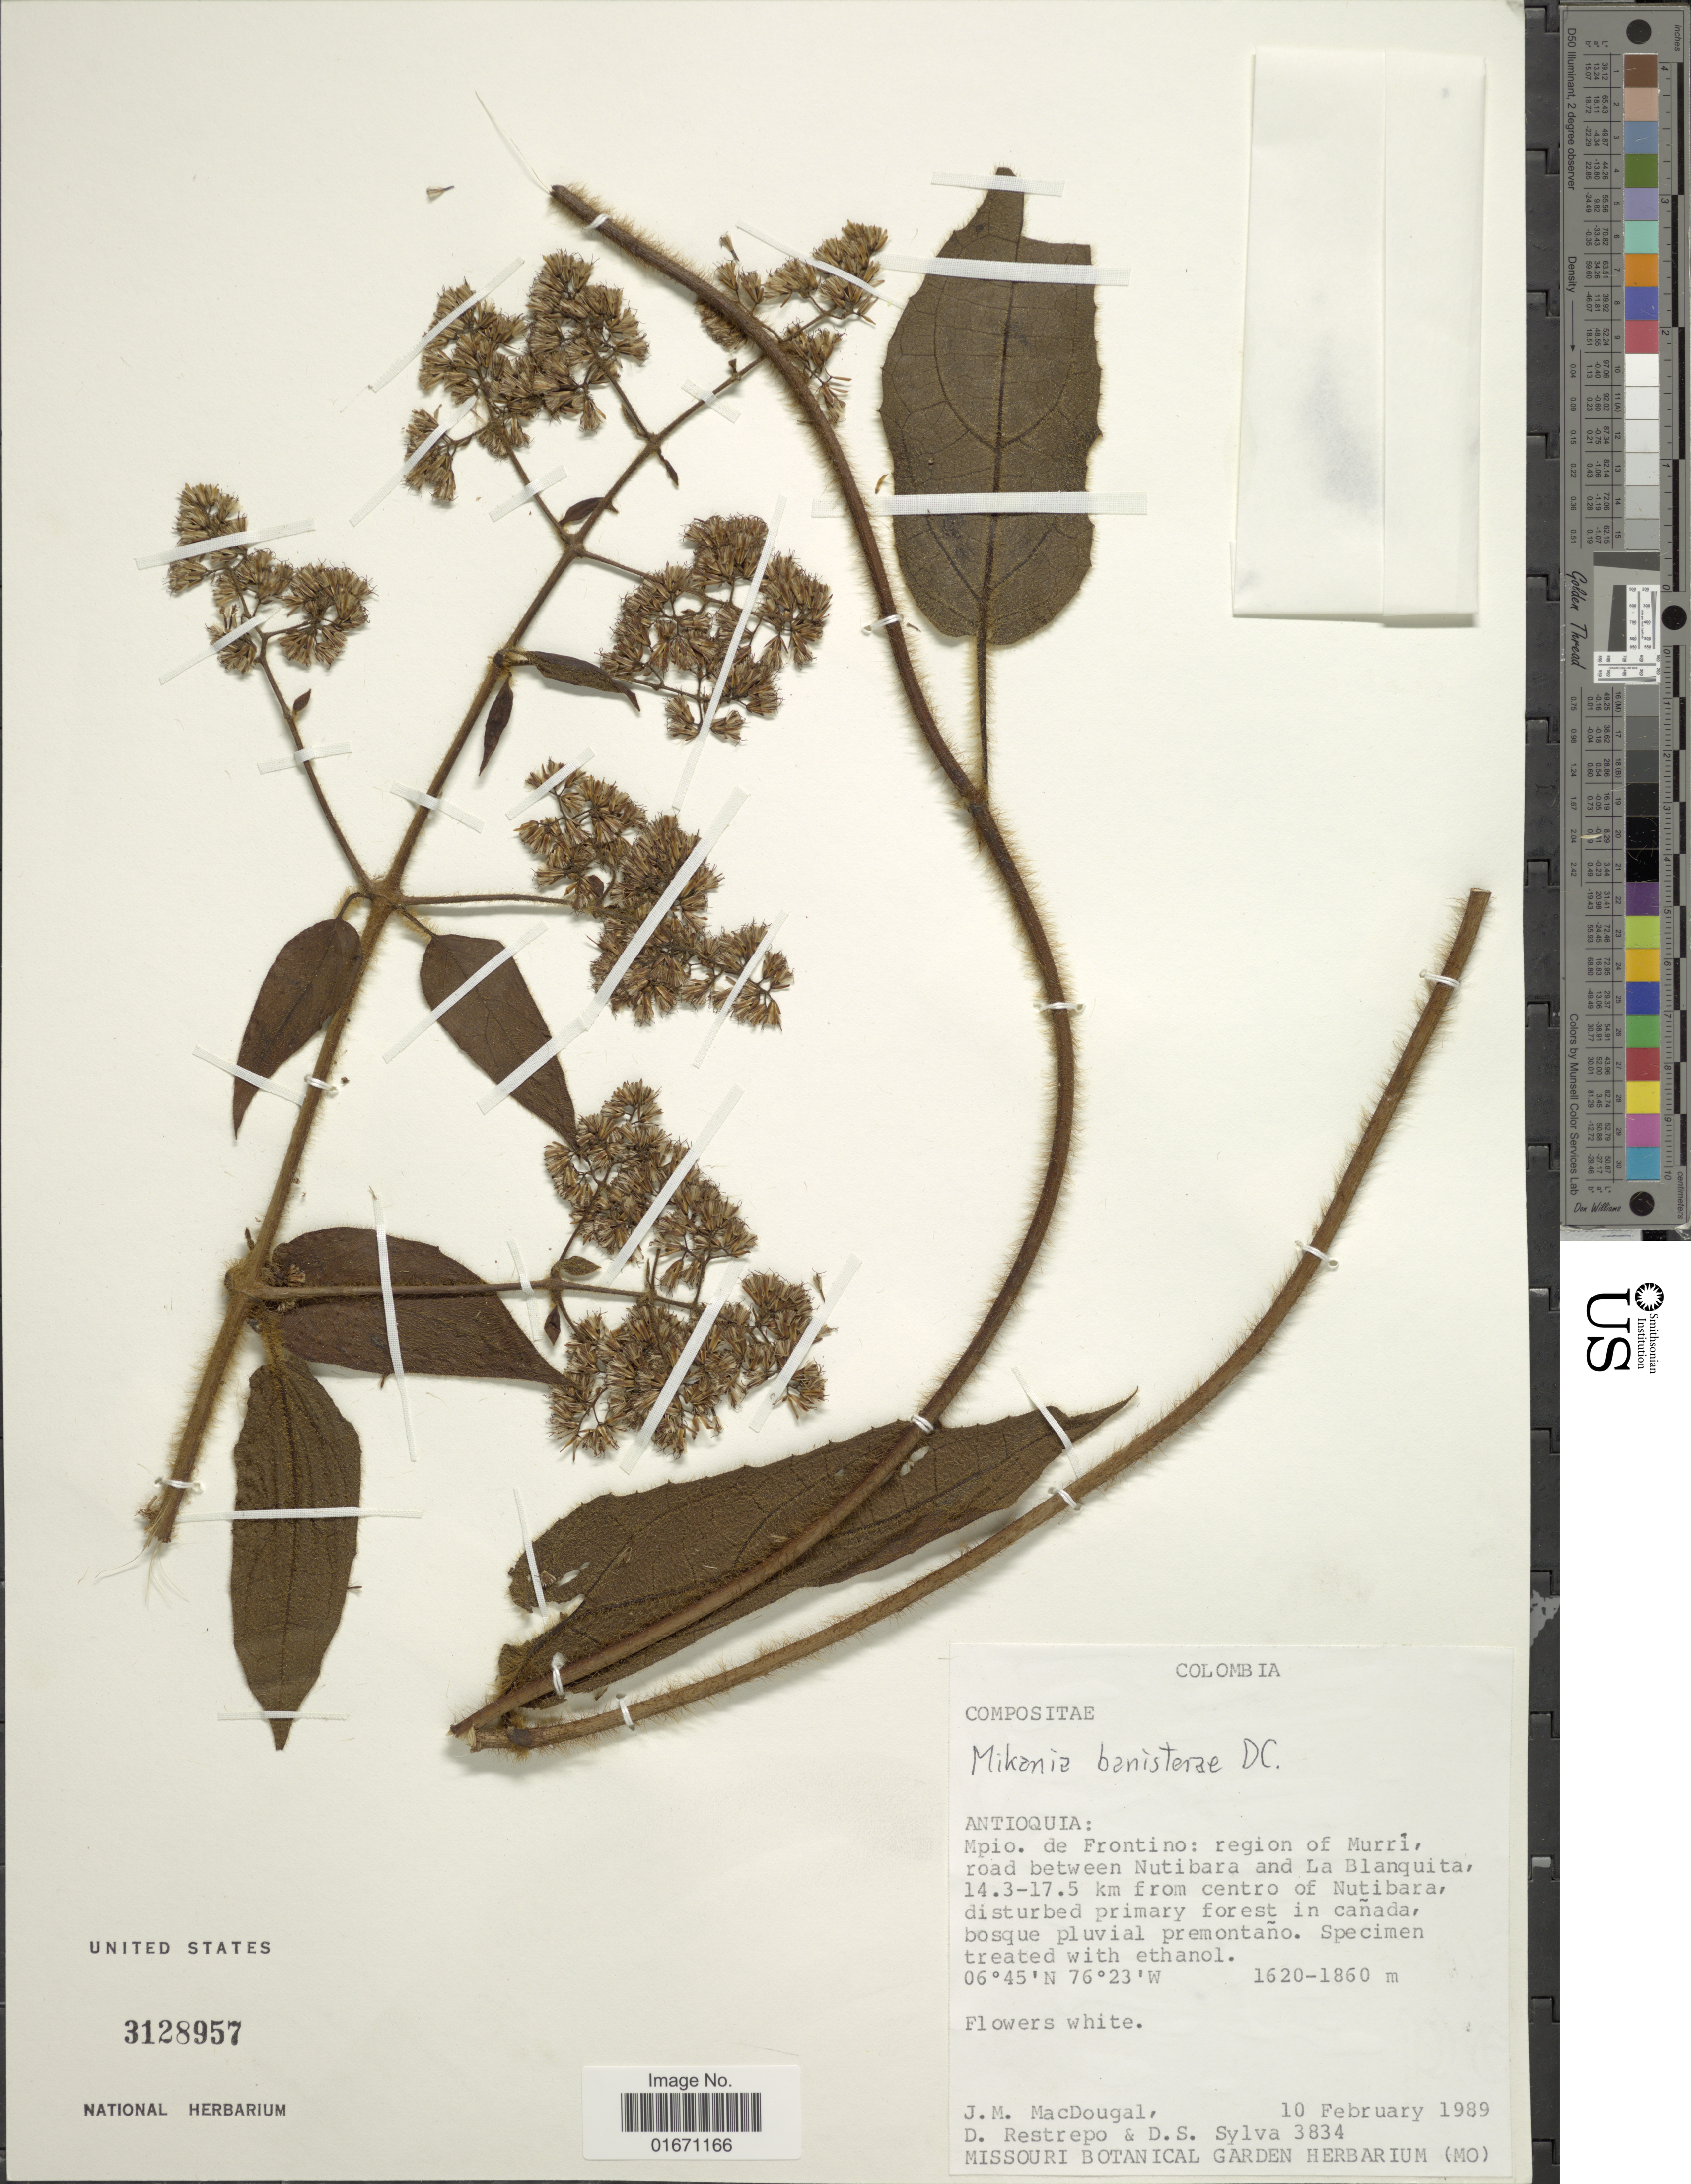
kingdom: Plantae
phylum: Tracheophyta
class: Magnoliopsida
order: Asterales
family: Asteraceae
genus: Mikania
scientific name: Mikania banisteriae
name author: DC.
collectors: J. M. MacDougal, D. Restrepo & D. Sylva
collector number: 3834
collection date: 1989-02-10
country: Colombia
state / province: Antioquia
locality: Mpio. de Frontino, region of Murri, road between Nutibara and La Blanquita, 14.3-17.5 km from centro of Nutibara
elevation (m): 1620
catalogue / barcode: US 3128957